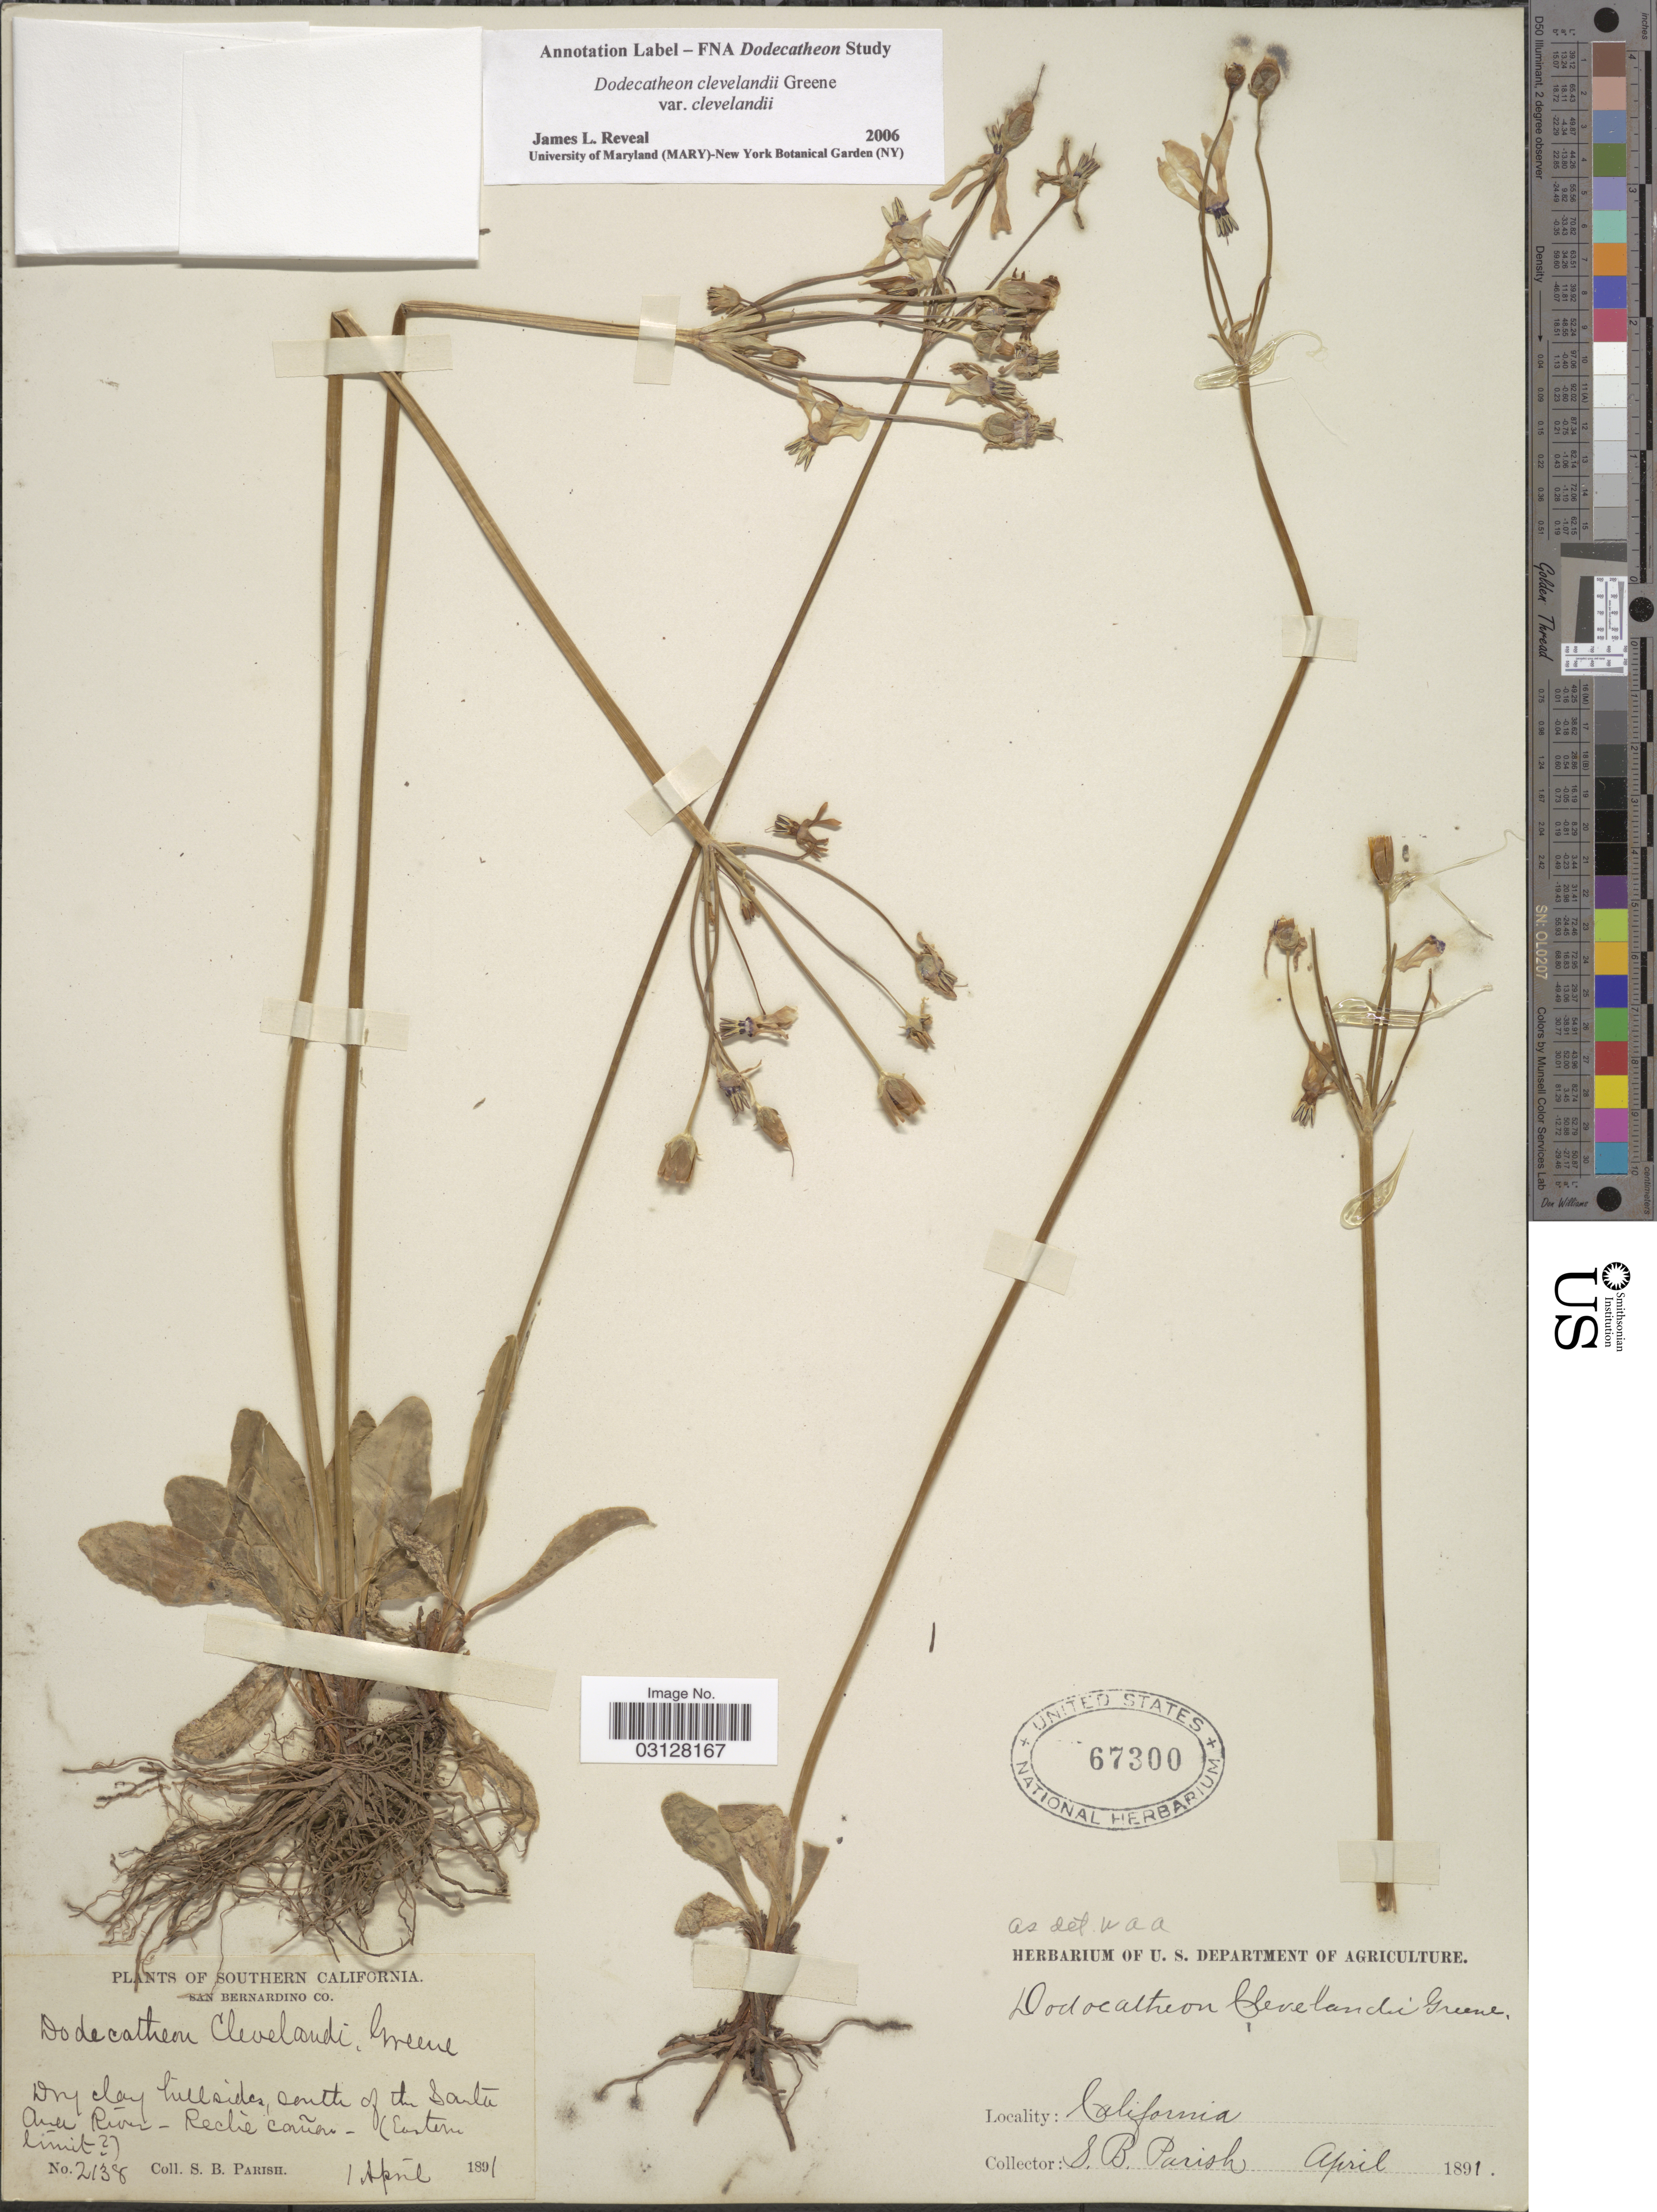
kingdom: Plantae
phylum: Tracheophyta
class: Magnoliopsida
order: Ericales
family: Primulaceae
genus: Dodecatheon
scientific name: Dodecatheon clevelandii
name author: Greene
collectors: S. B. Parish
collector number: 2138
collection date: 1891-04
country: United States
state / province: California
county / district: San Bernardino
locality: Southern California. San Bernardino Co., south of the Santa Ana River. Reché Cañon - (Eastern limit [unsure placement]).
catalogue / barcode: US 67300